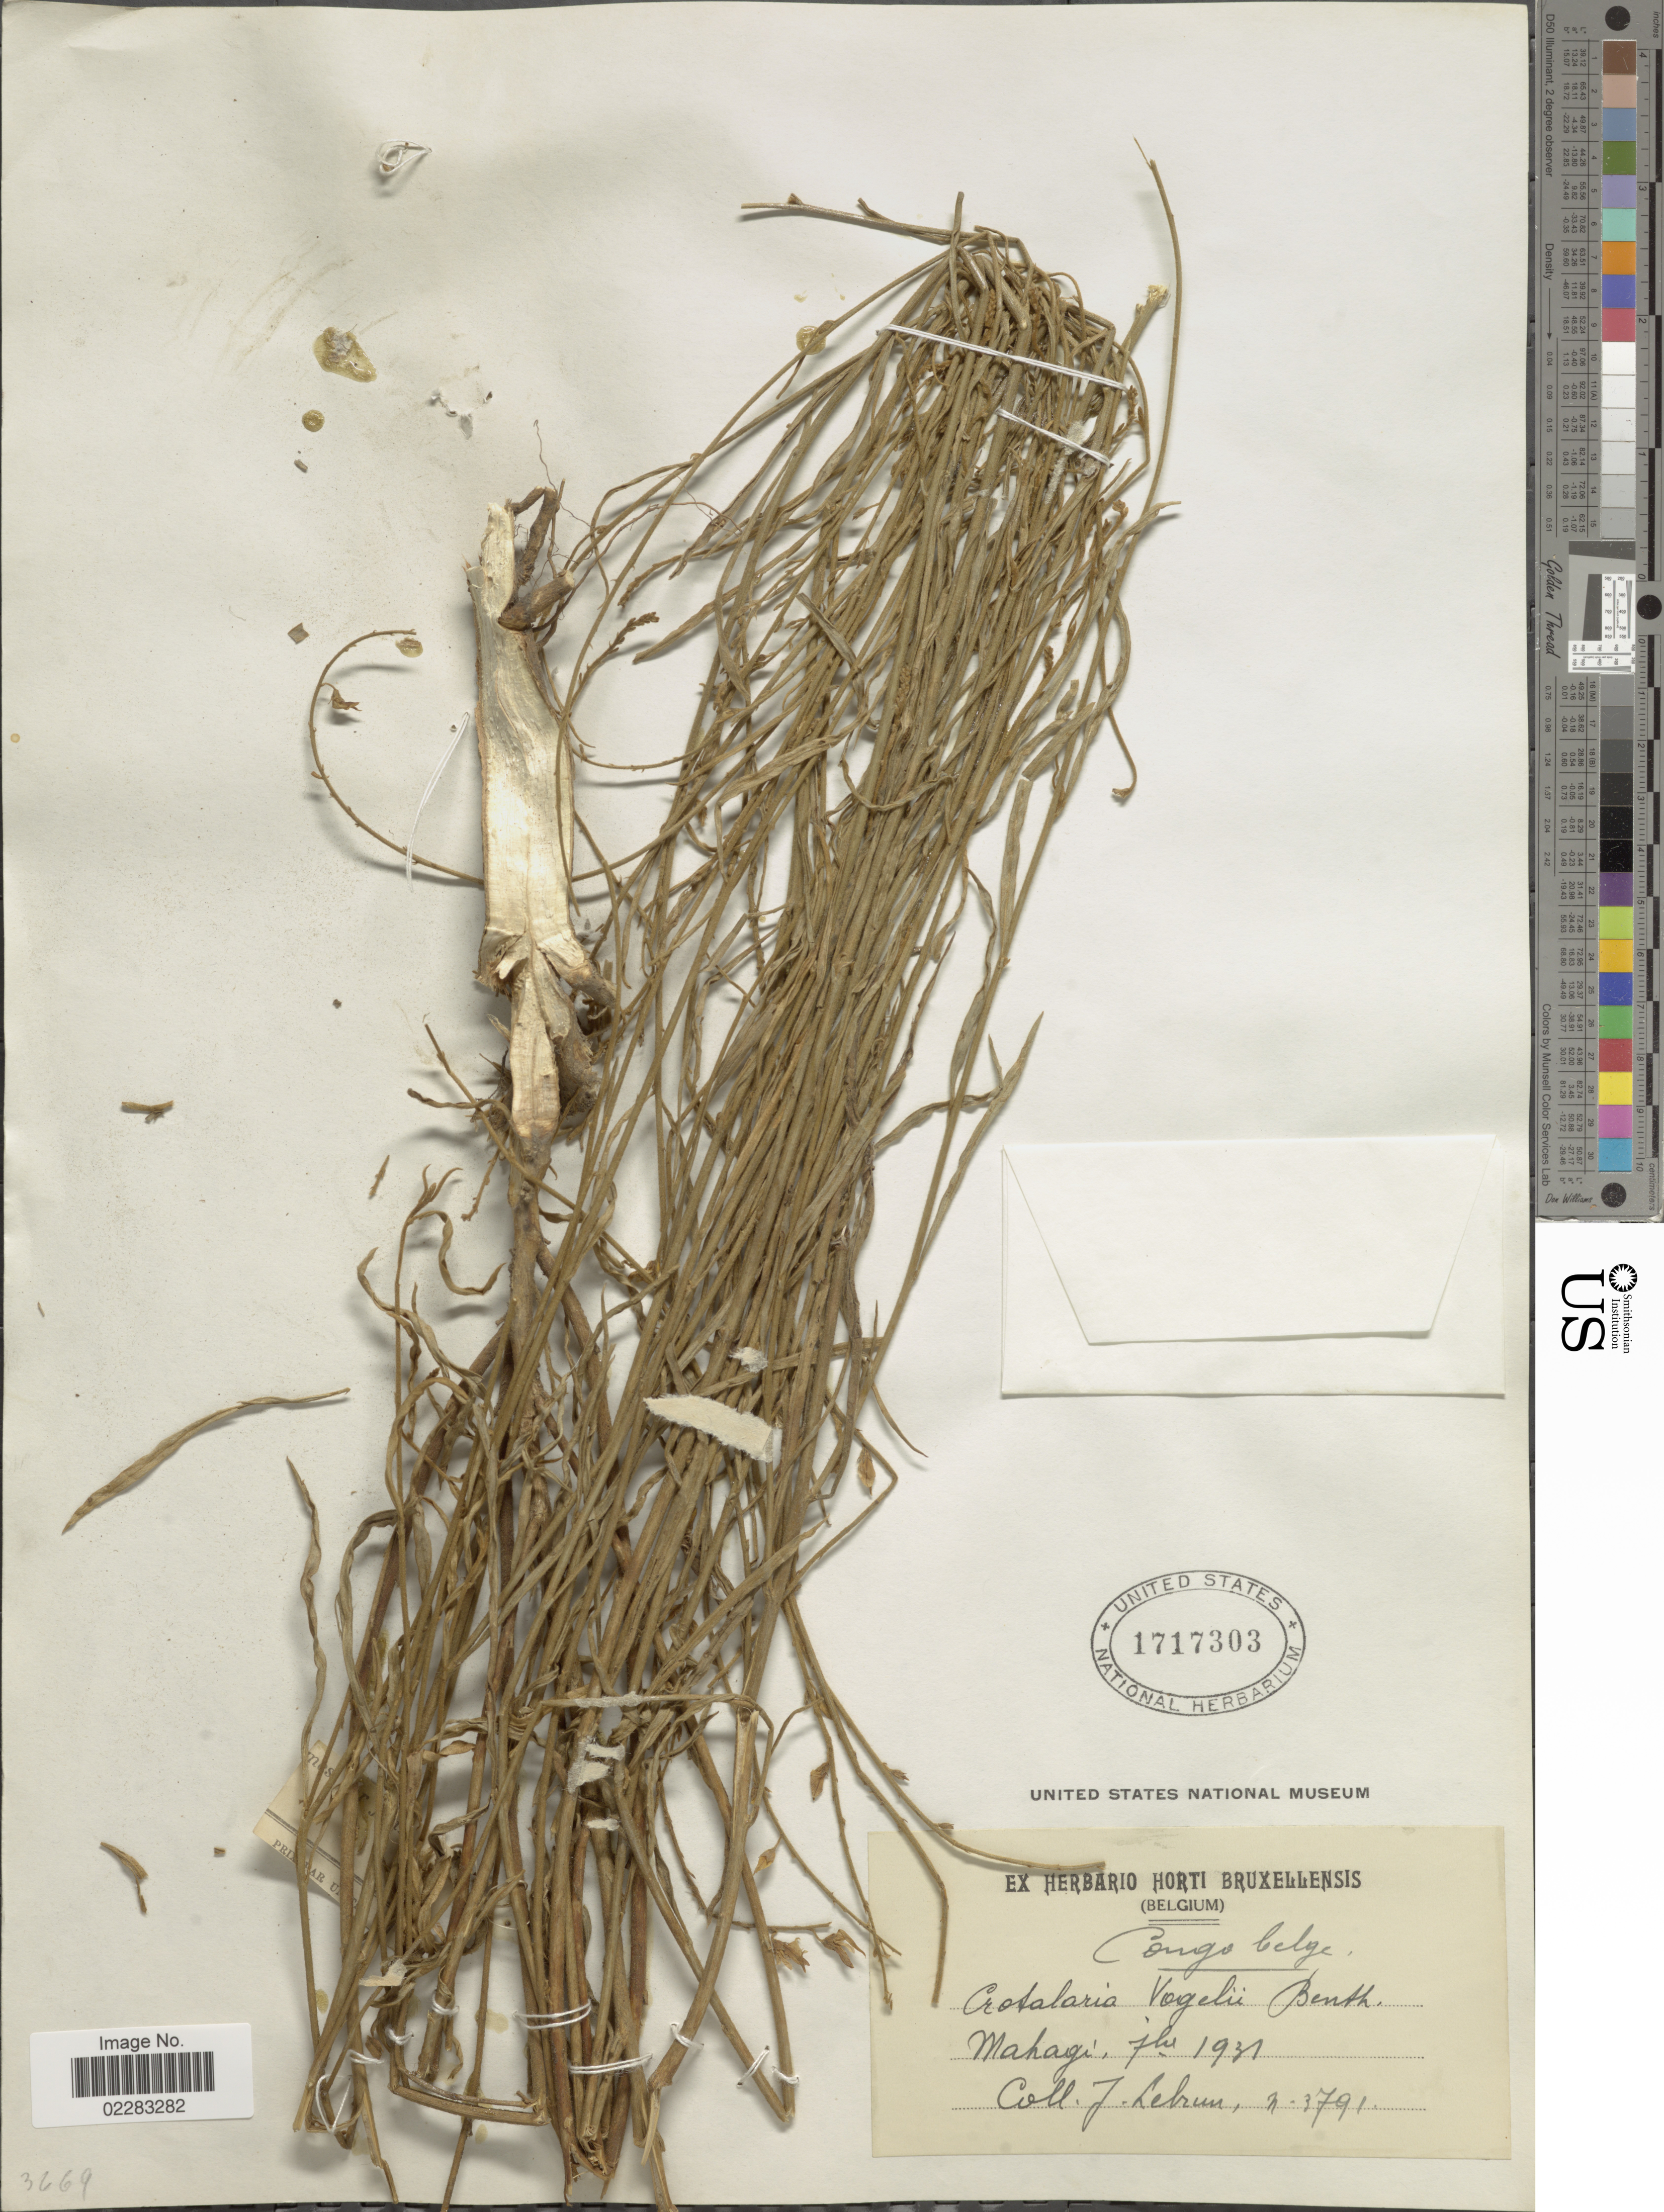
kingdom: Plantae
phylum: Tracheophyta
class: Magnoliopsida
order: Fabales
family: Fabaceae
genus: Crotalaria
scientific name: Crotalaria vogelii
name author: D. Dietr.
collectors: J. A. Lebrun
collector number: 3791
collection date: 1931-07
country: Congo, Democratic Republic of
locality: Mahagi, Congo Belge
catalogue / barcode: US 1717303